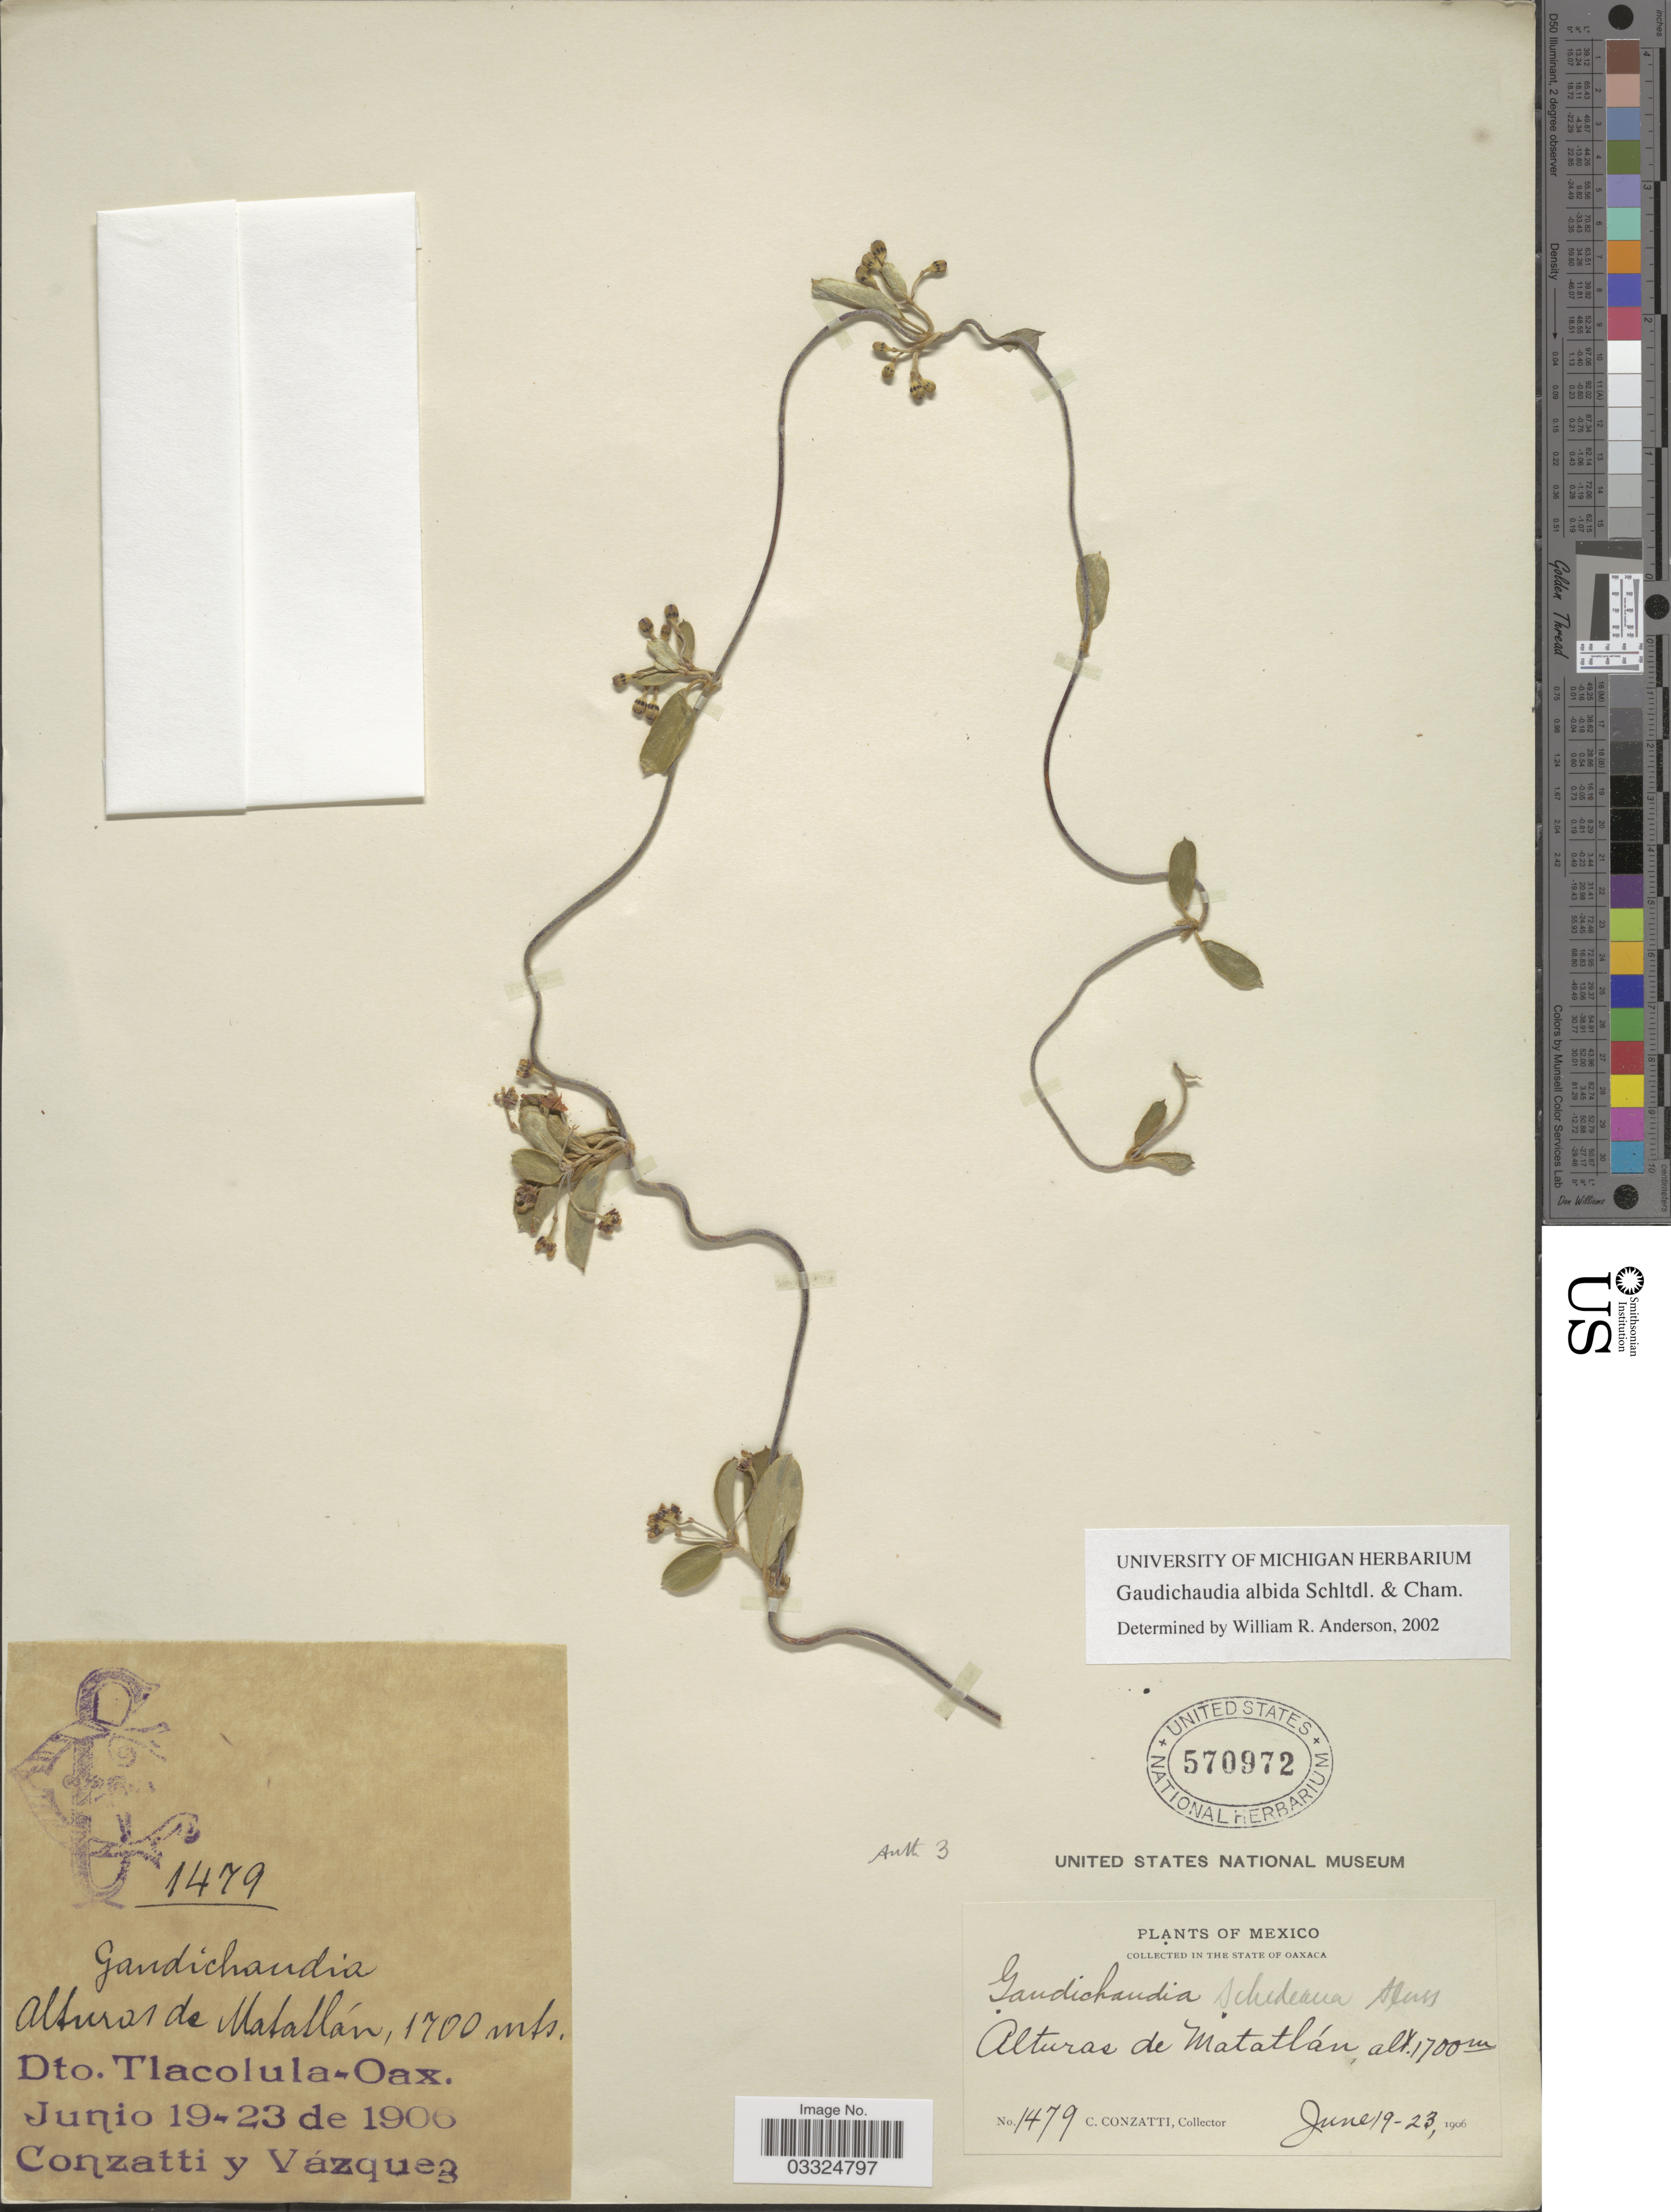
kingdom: Plantae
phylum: Tracheophyta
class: Magnoliopsida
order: Malpighiales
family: Malpighiaceae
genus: Gaudichaudia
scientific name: Gaudichaudia albida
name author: Schltdl. & Cham.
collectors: C. Conzatti & Vazquez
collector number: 1479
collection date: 1906-06-19/1906-06-23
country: Mexico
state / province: Oaxaca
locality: Alturas de Matatlán. Dto. Tlacolula-Oax.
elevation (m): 1700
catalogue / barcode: US 570972